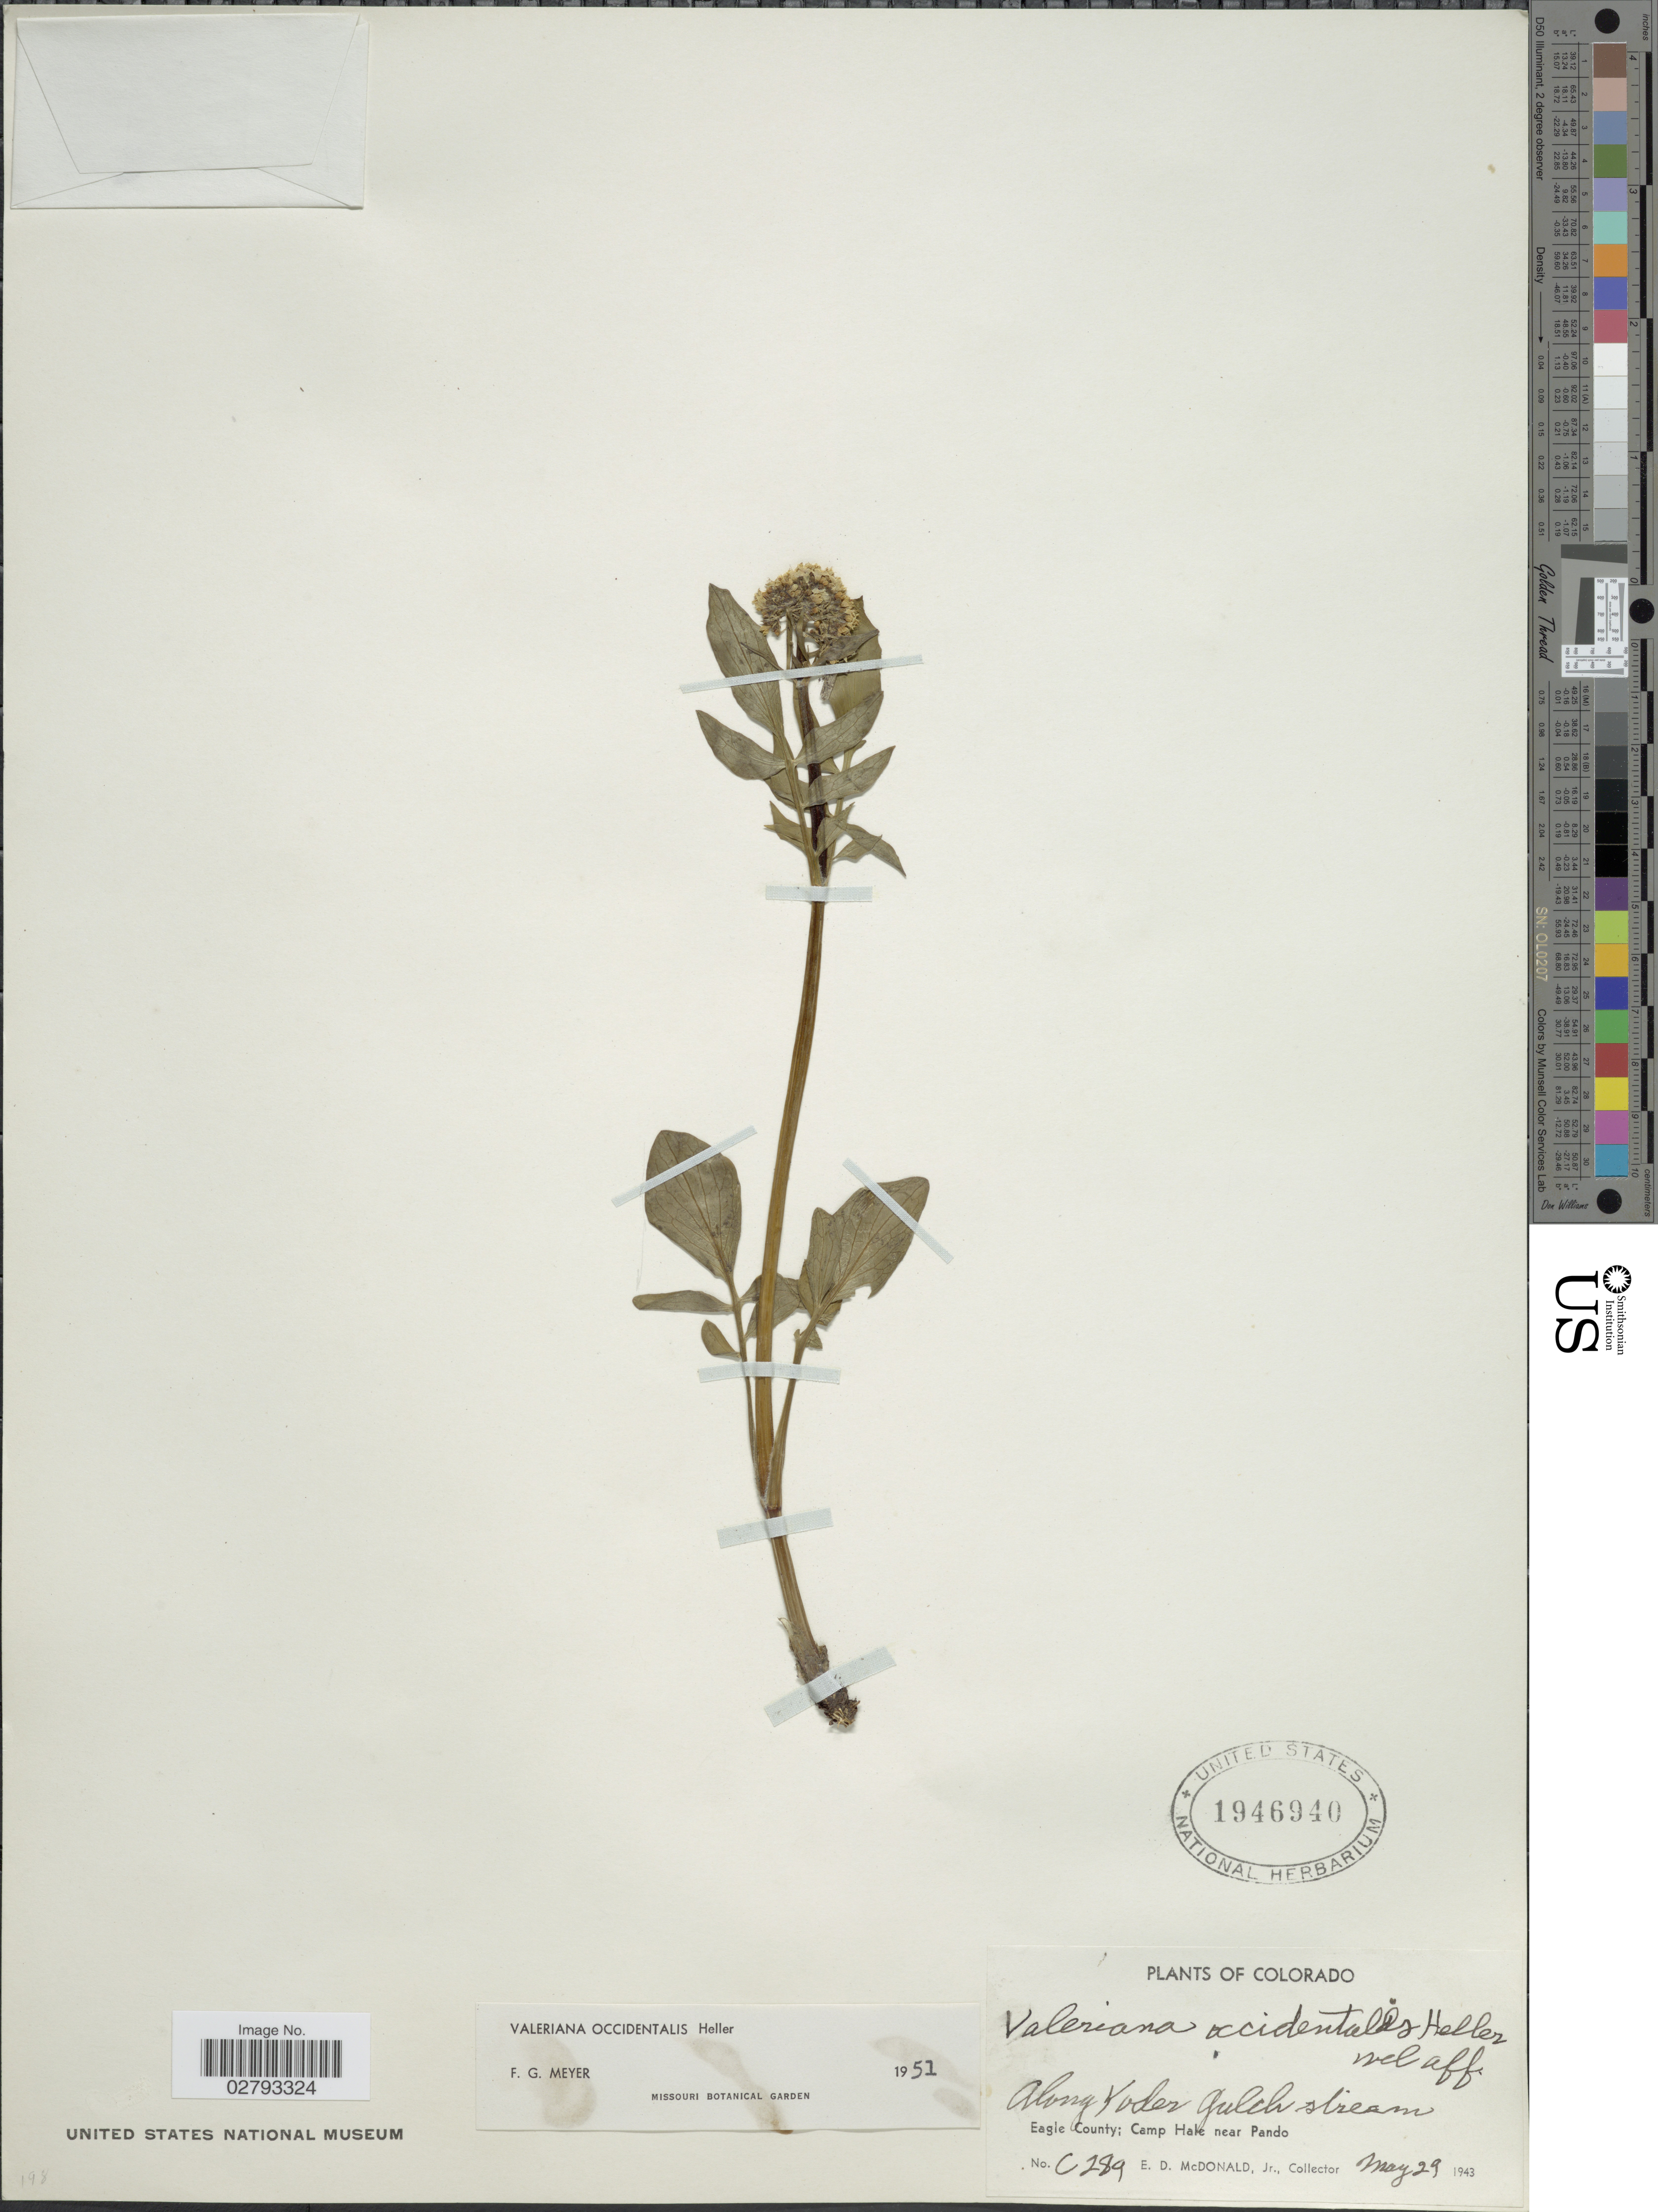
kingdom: Plantae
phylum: Tracheophyta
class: Magnoliopsida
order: Dipsacales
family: Caprifoliaceae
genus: Valeriana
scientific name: Valeriana occidentalis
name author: A. Heller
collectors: E. D. McDonald Jr.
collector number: C289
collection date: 1943-05-29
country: United States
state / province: Colorado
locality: Along Yoder gulch stream, Eagle County; Camp Hale near Pando.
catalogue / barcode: US 1946940